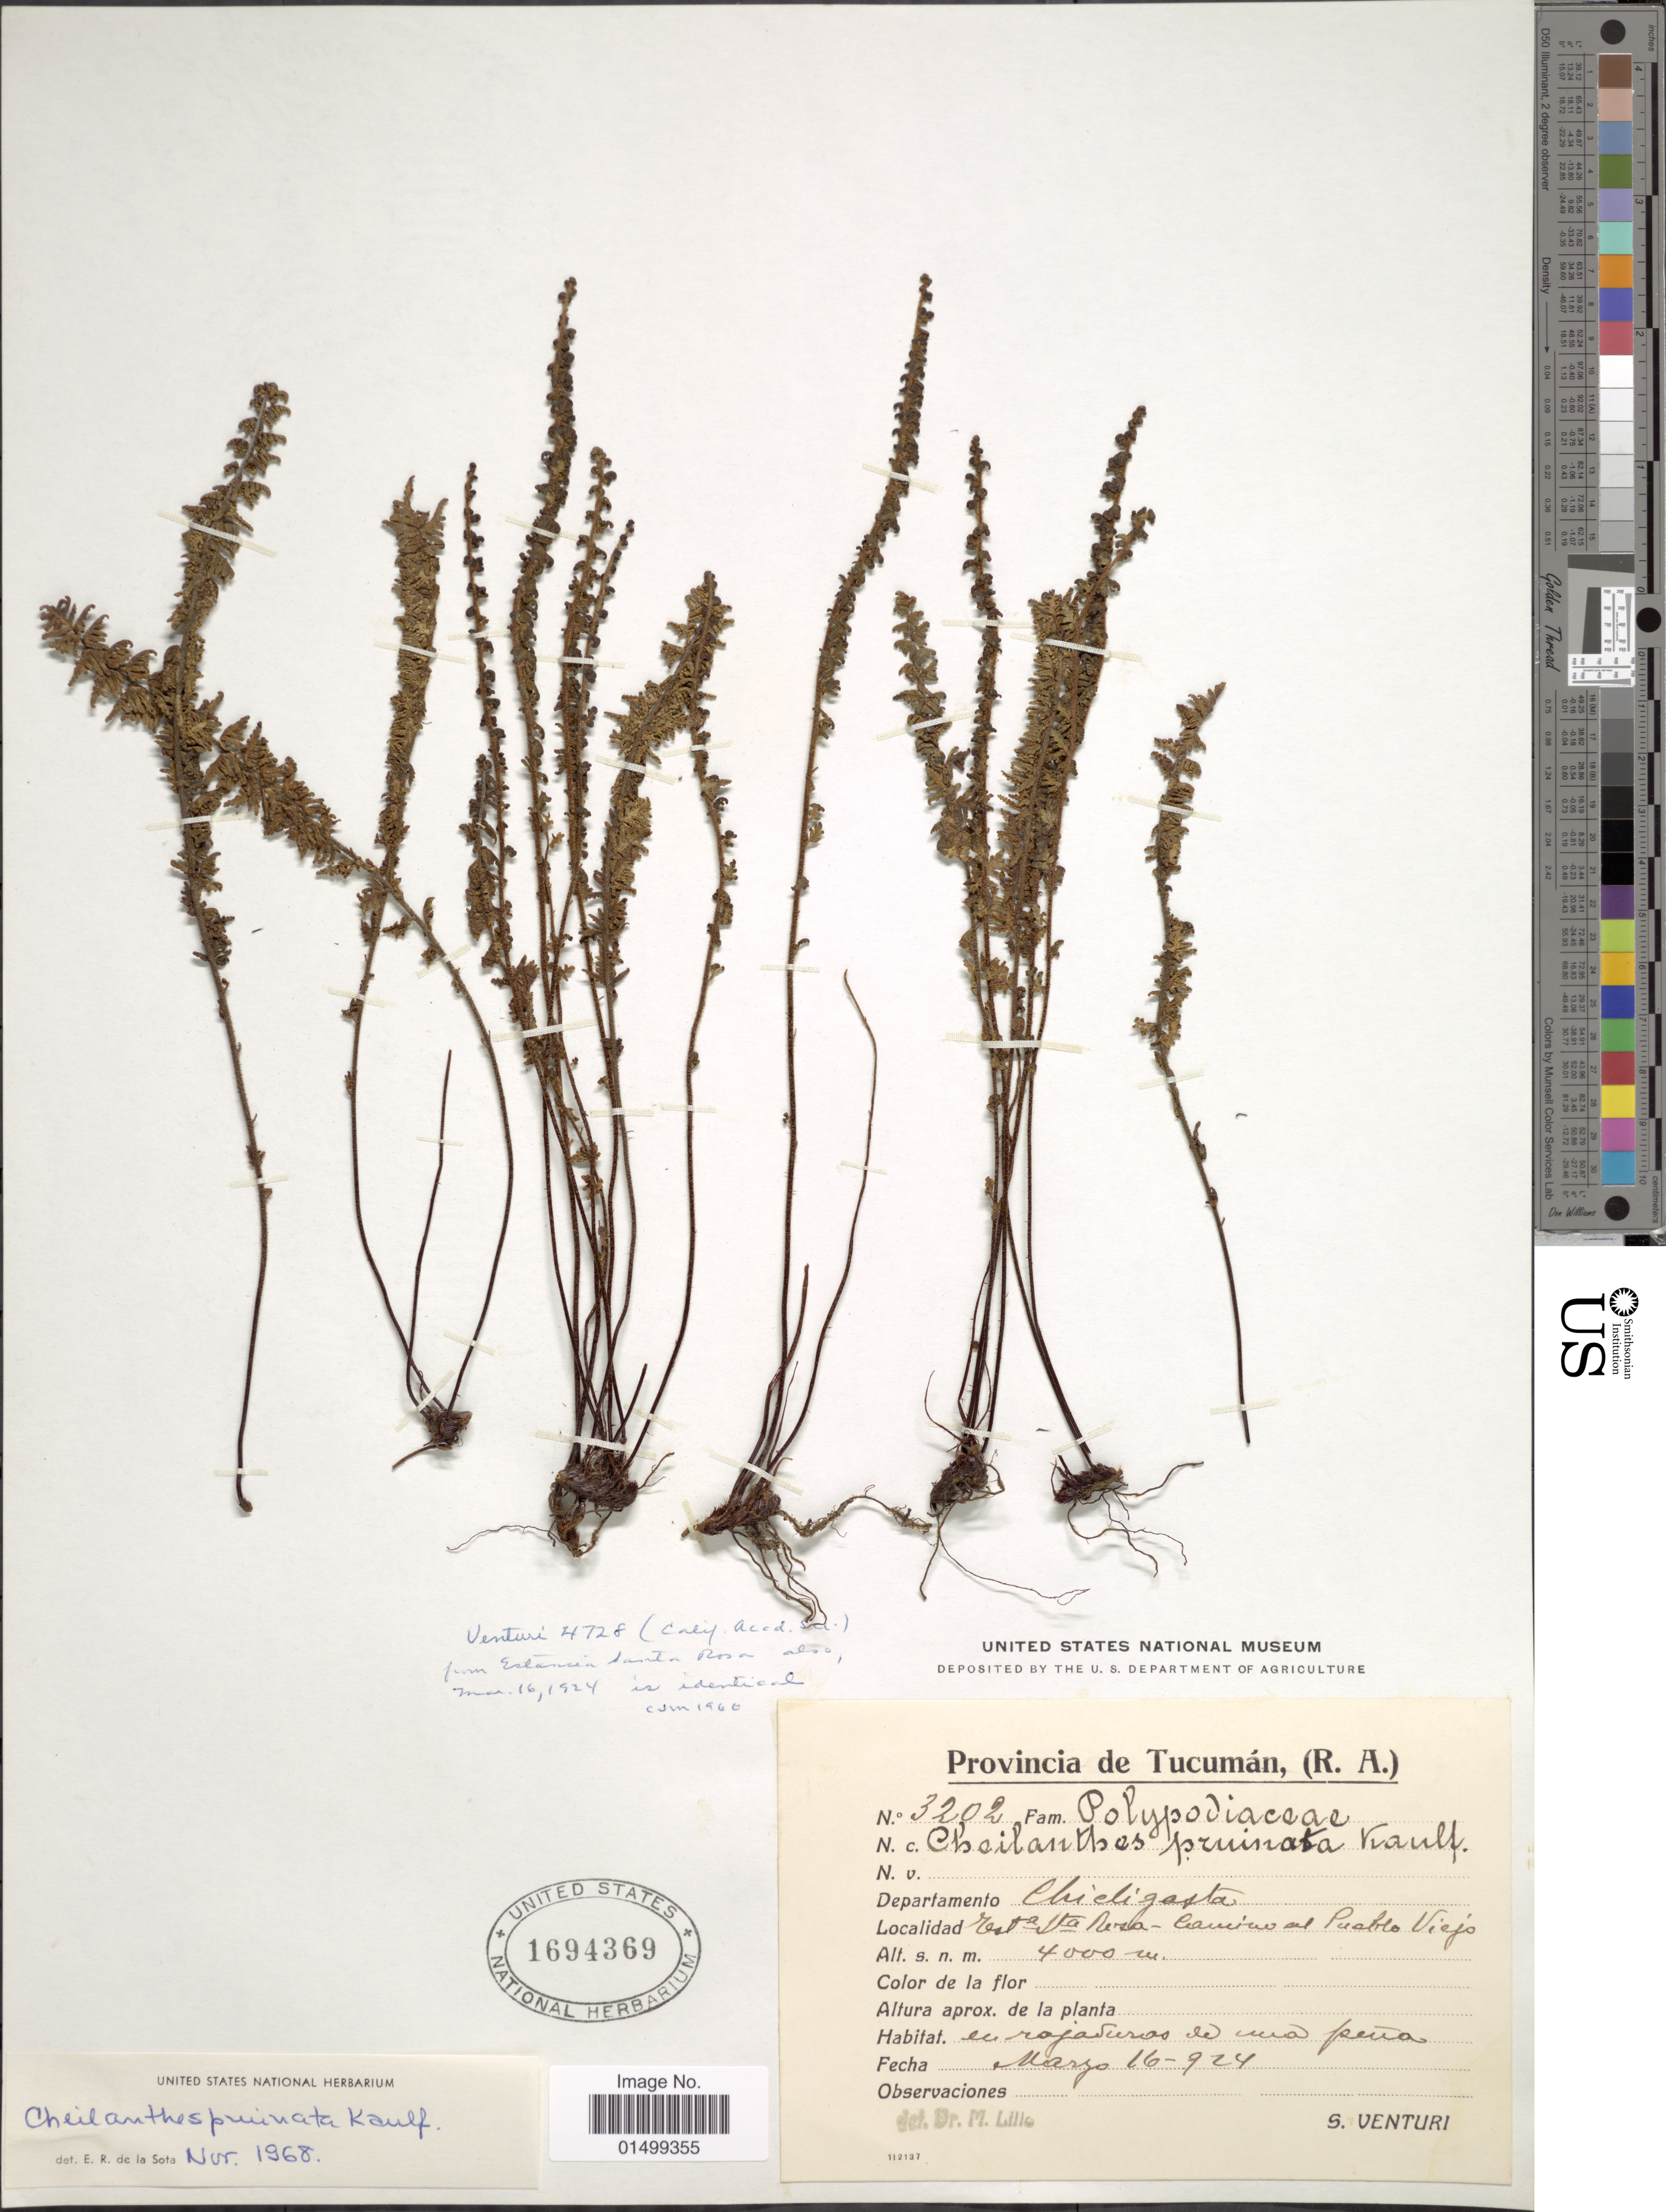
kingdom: Plantae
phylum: Tracheophyta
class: Polypodiopsida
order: Polypodiales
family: Pteridaceae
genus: Cheilanthes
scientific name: Cheilanthes pruinata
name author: Kaulf.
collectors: S. Venturi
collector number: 3202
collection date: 1924-03-16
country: Argentina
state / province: Tucuman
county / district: Chicligasta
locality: Est-a Sta Rosa - Camino al Pueblo Viejo.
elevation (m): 4000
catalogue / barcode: US 1694369